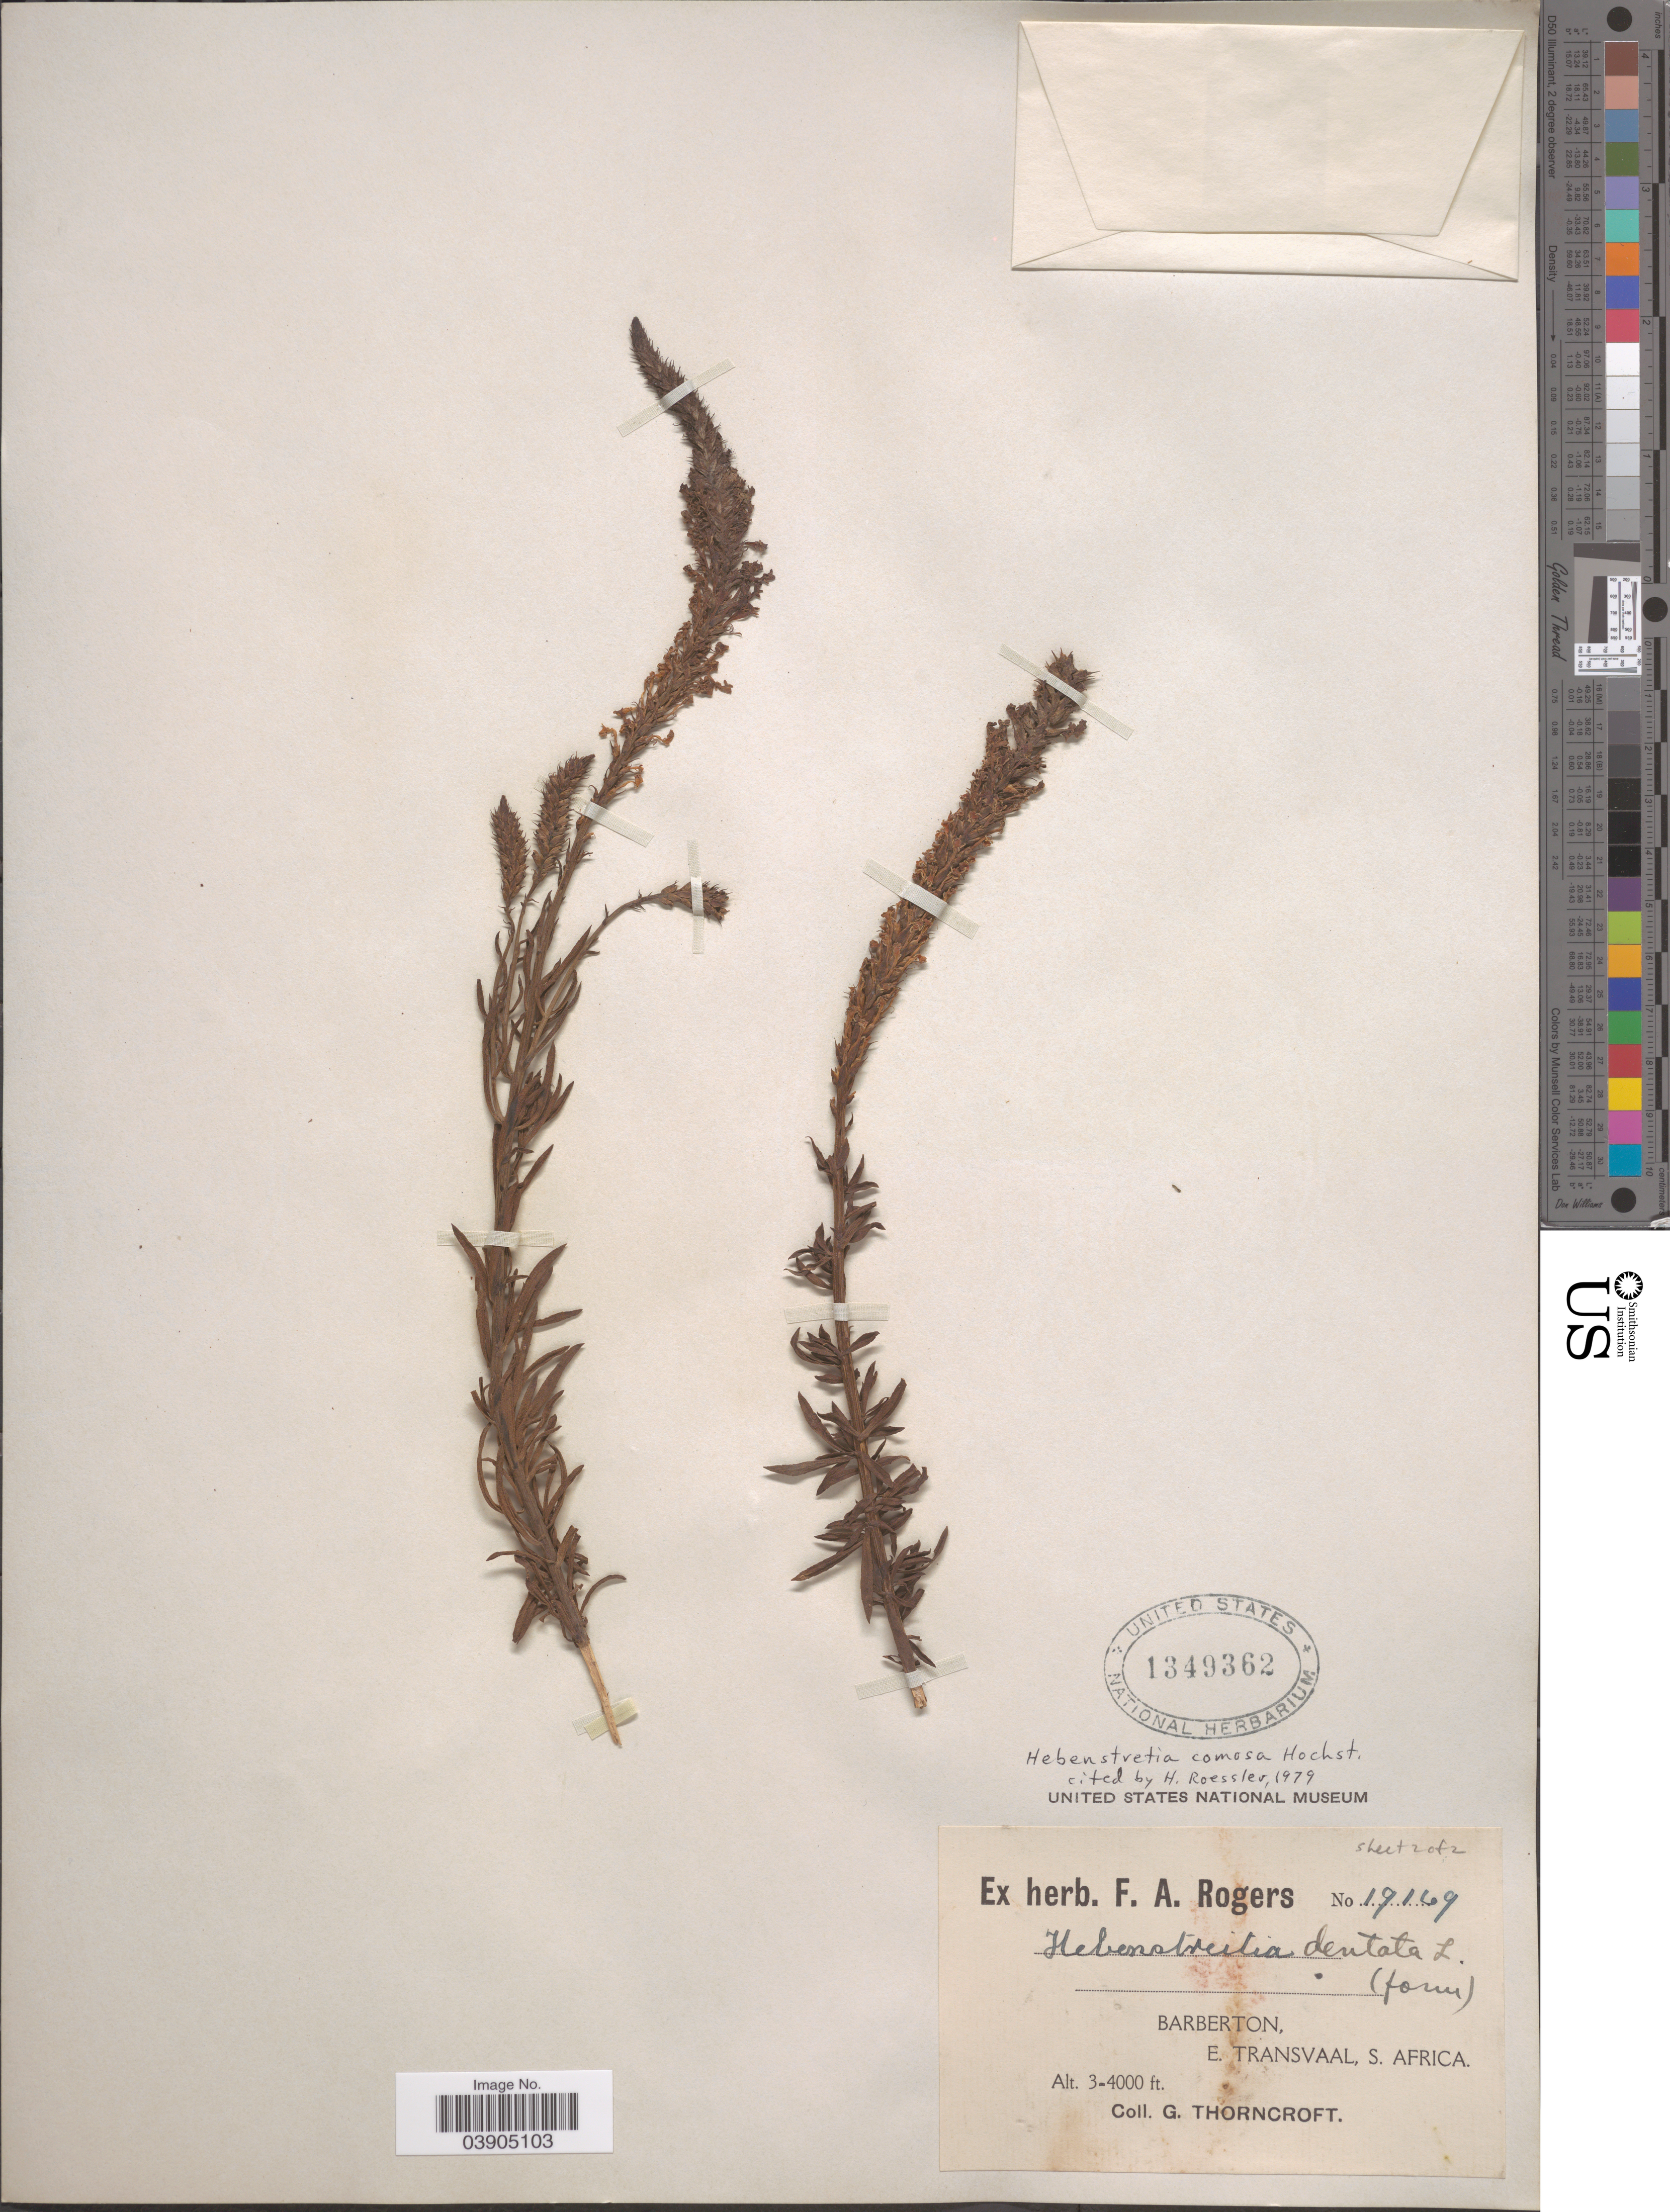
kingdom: Plantae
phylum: Tracheophyta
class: Magnoliopsida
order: Lamiales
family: Scrophulariaceae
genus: Hebenstretia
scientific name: Hebenstretia comosa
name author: Hochst.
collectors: G. Thorncroft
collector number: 19169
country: South Africa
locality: Barberton, E. Transvaal, S. Africa.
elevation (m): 914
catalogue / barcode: US 1349362